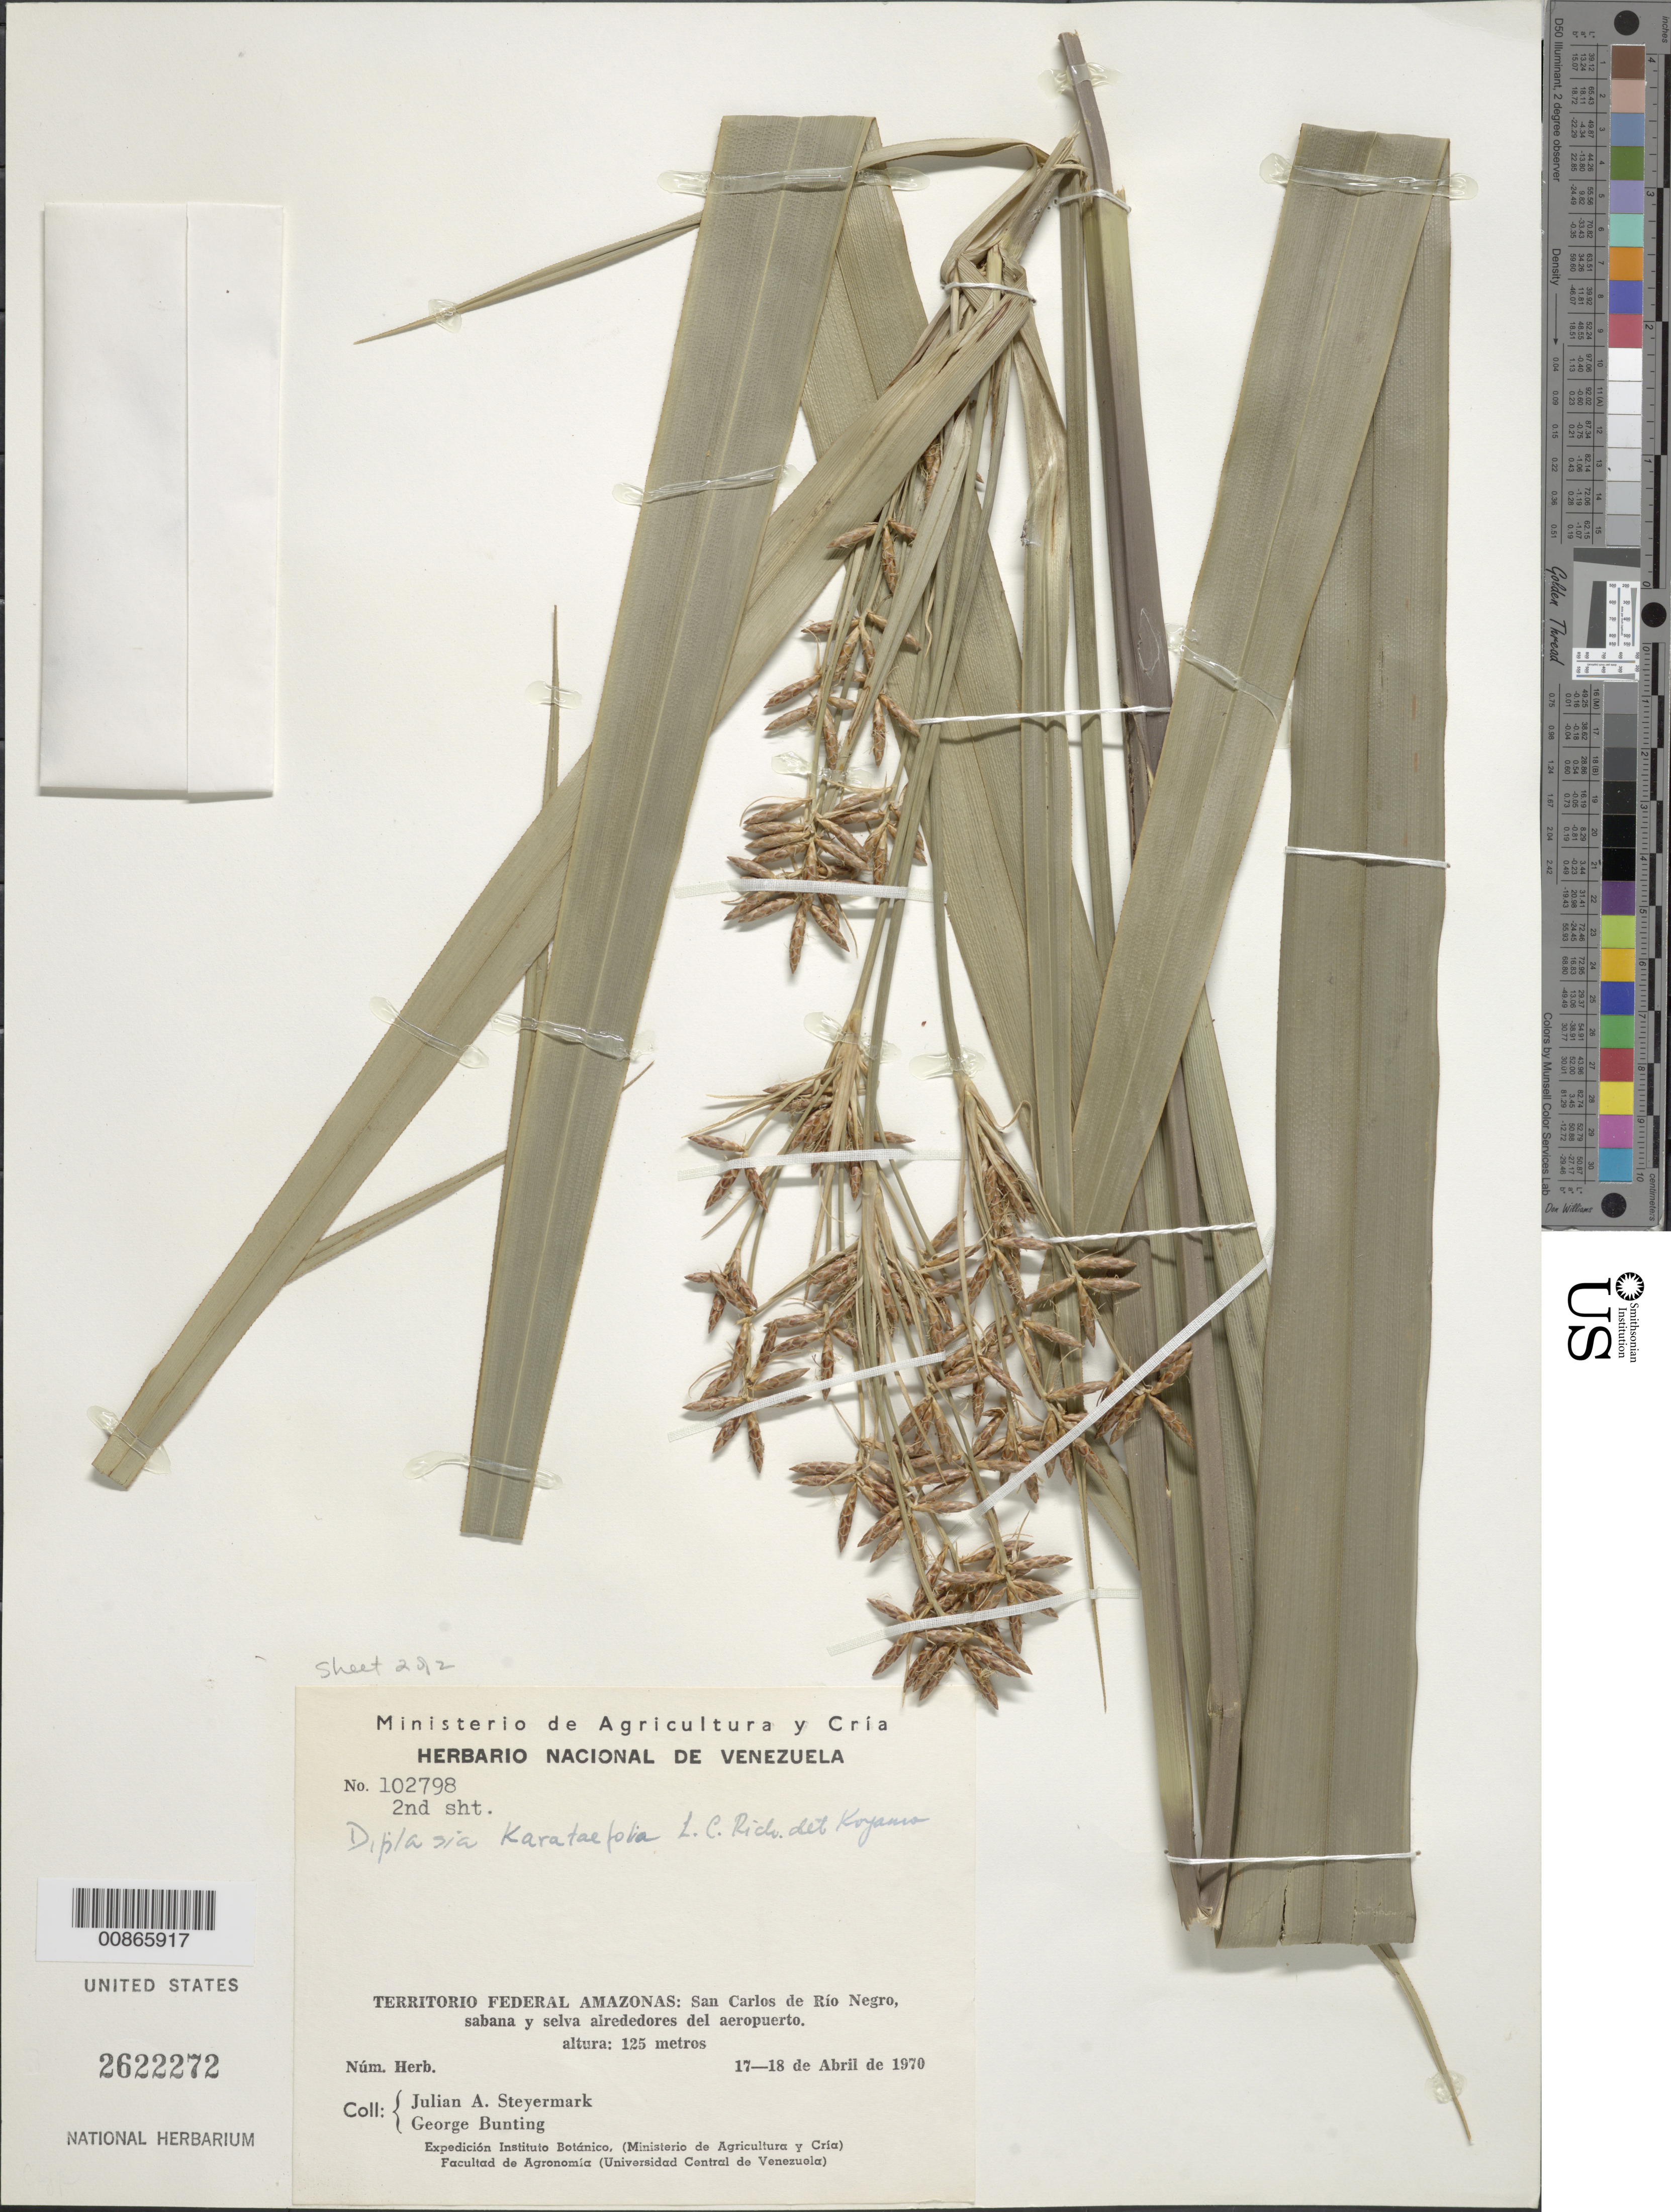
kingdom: Plantae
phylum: Tracheophyta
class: Liliopsida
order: Poales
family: Cyperaceae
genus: Diplasia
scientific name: Diplasia karatifolia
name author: Rich.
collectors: J. Steyermark & G. S. Bunting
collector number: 102798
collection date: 1970-04-17/1970-04-18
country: Venezuela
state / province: Amazonas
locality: Territorio Federal Amazonas: San Carlos de Rio Negro, sabana y selva alrededores del aeropuerto.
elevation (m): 125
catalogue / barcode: US 2622272